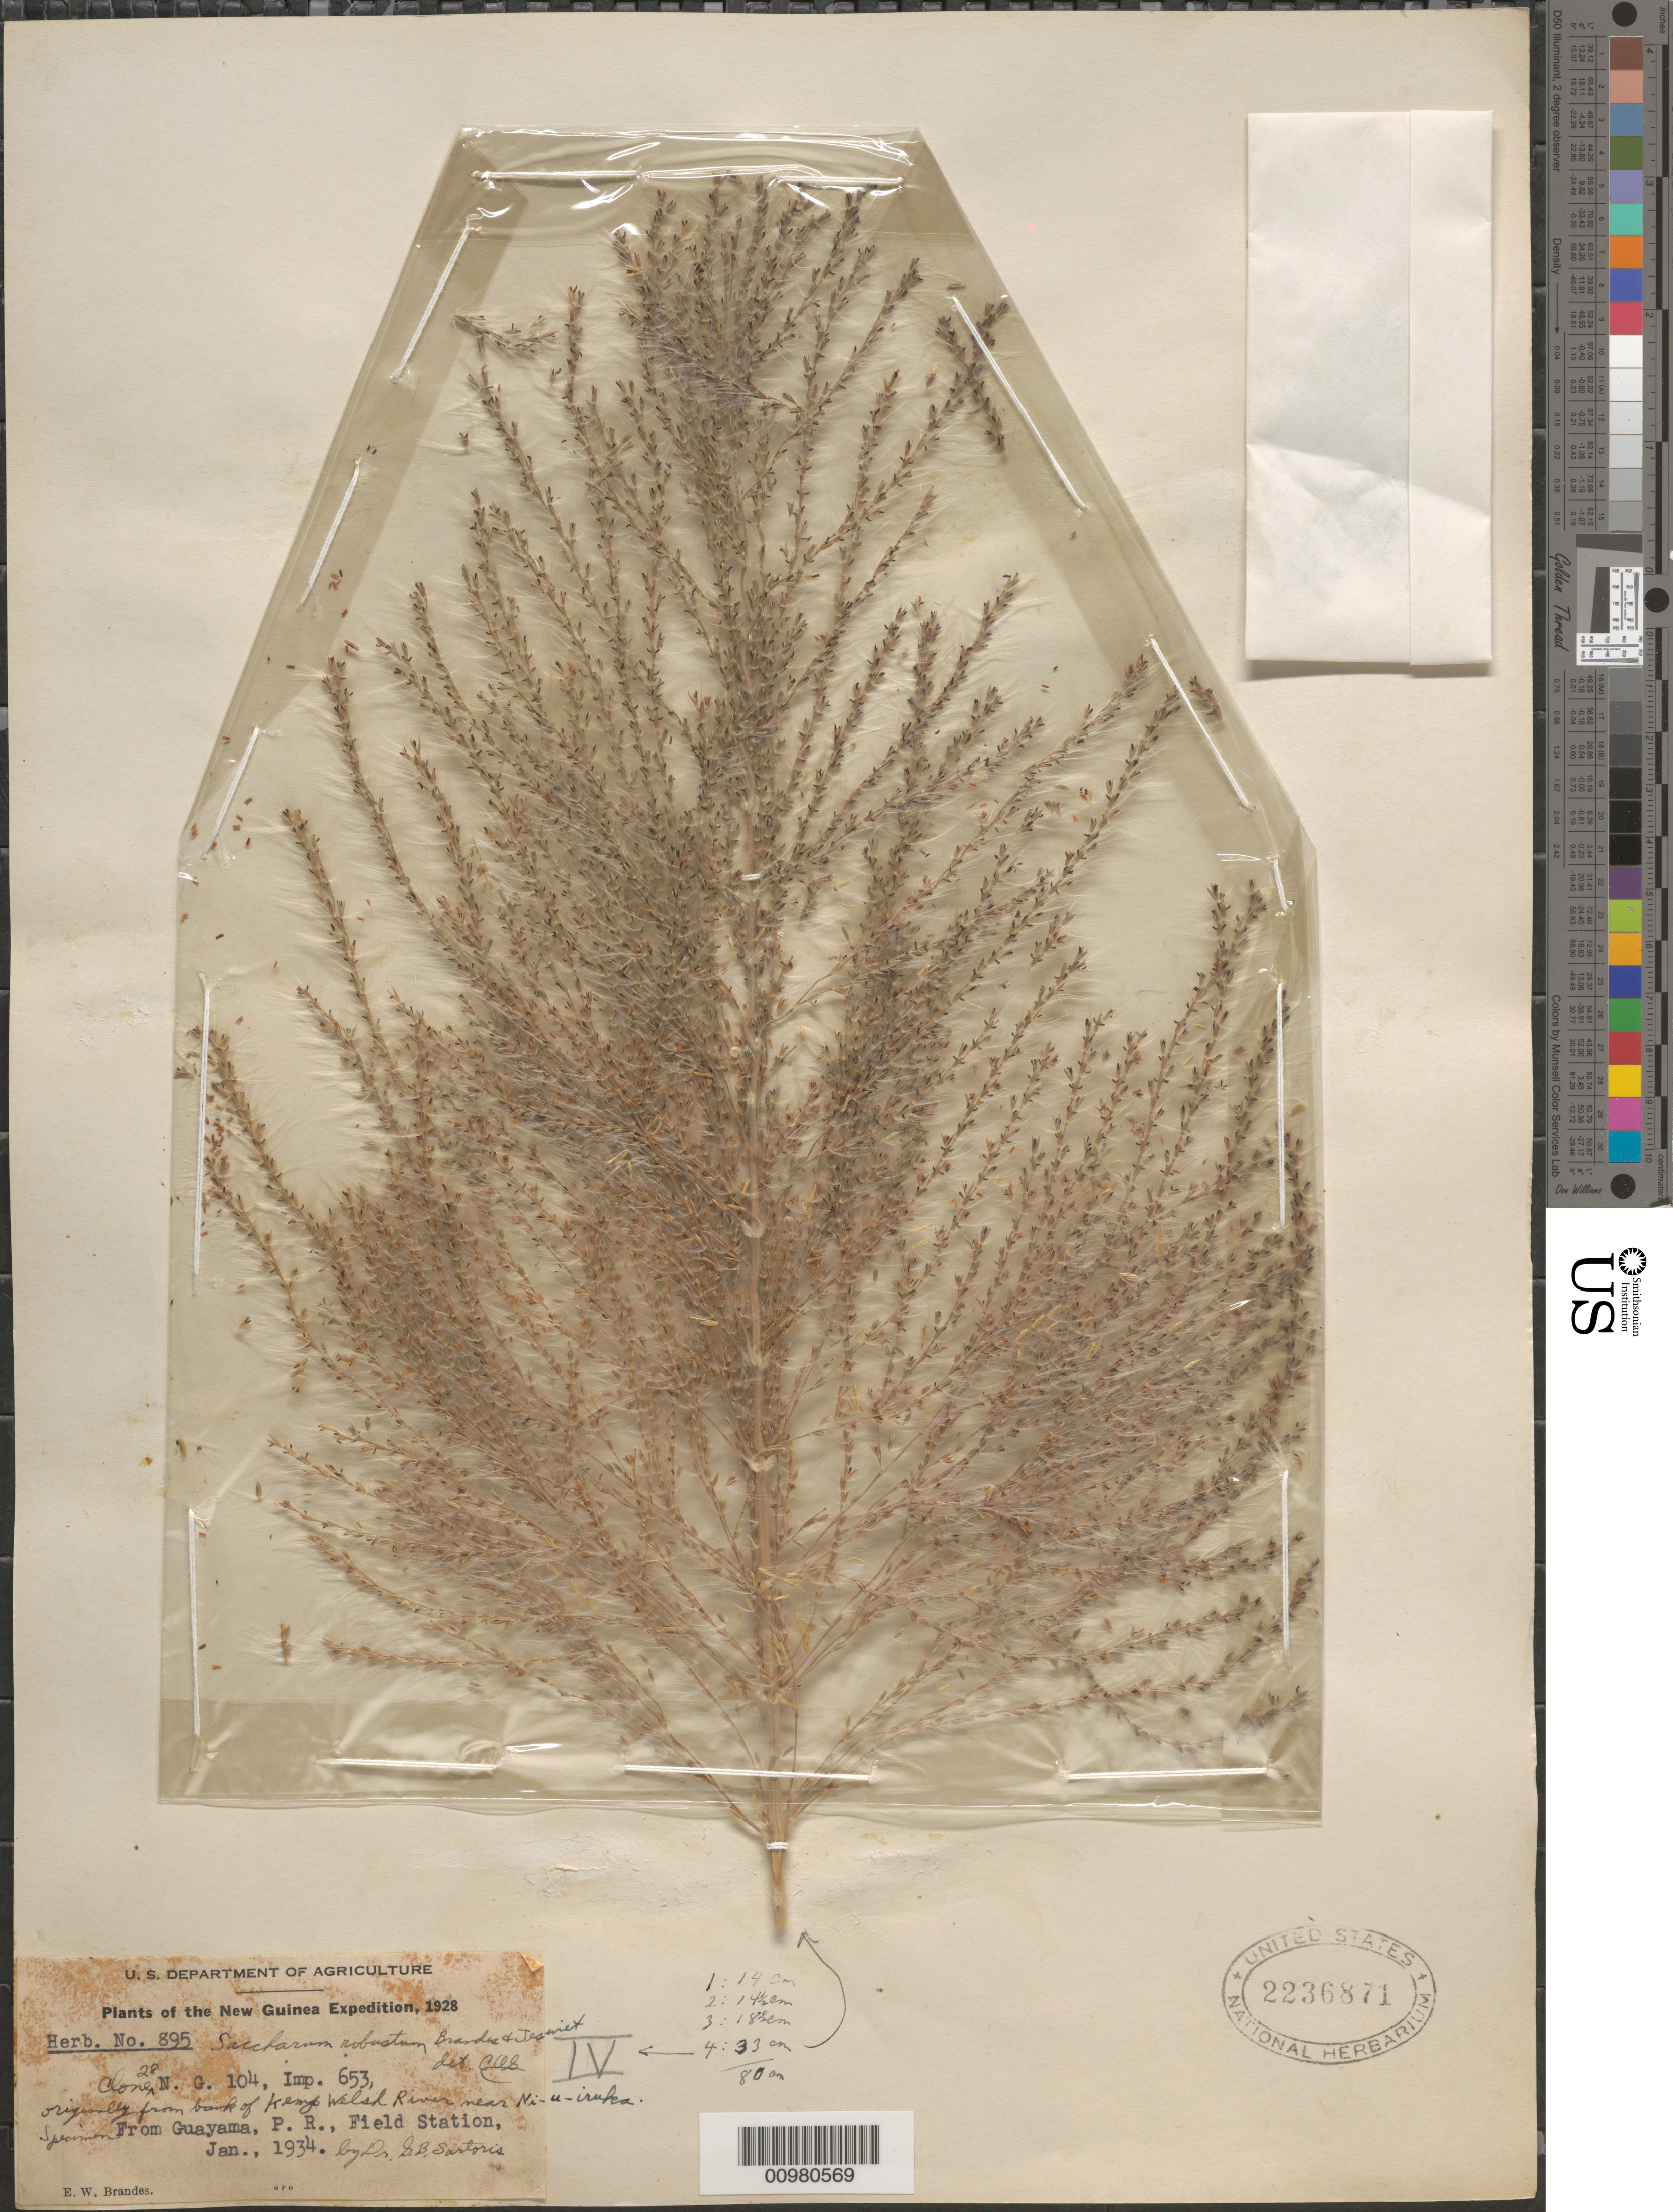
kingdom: Plantae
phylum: Tracheophyta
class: Liliopsida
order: Poales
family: Poaceae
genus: Saccharum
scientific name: Saccharum sinense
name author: Roxb.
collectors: E. Brandes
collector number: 895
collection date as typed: Jan 1934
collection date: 1934-01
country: Puerto Rico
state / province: Guayama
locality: Guayama Field Station; grown from material originally from bank of Kemp Welsh River near Ni-u-iruka, New Guinea.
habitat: Cultivated at field station.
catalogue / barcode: US 2236871